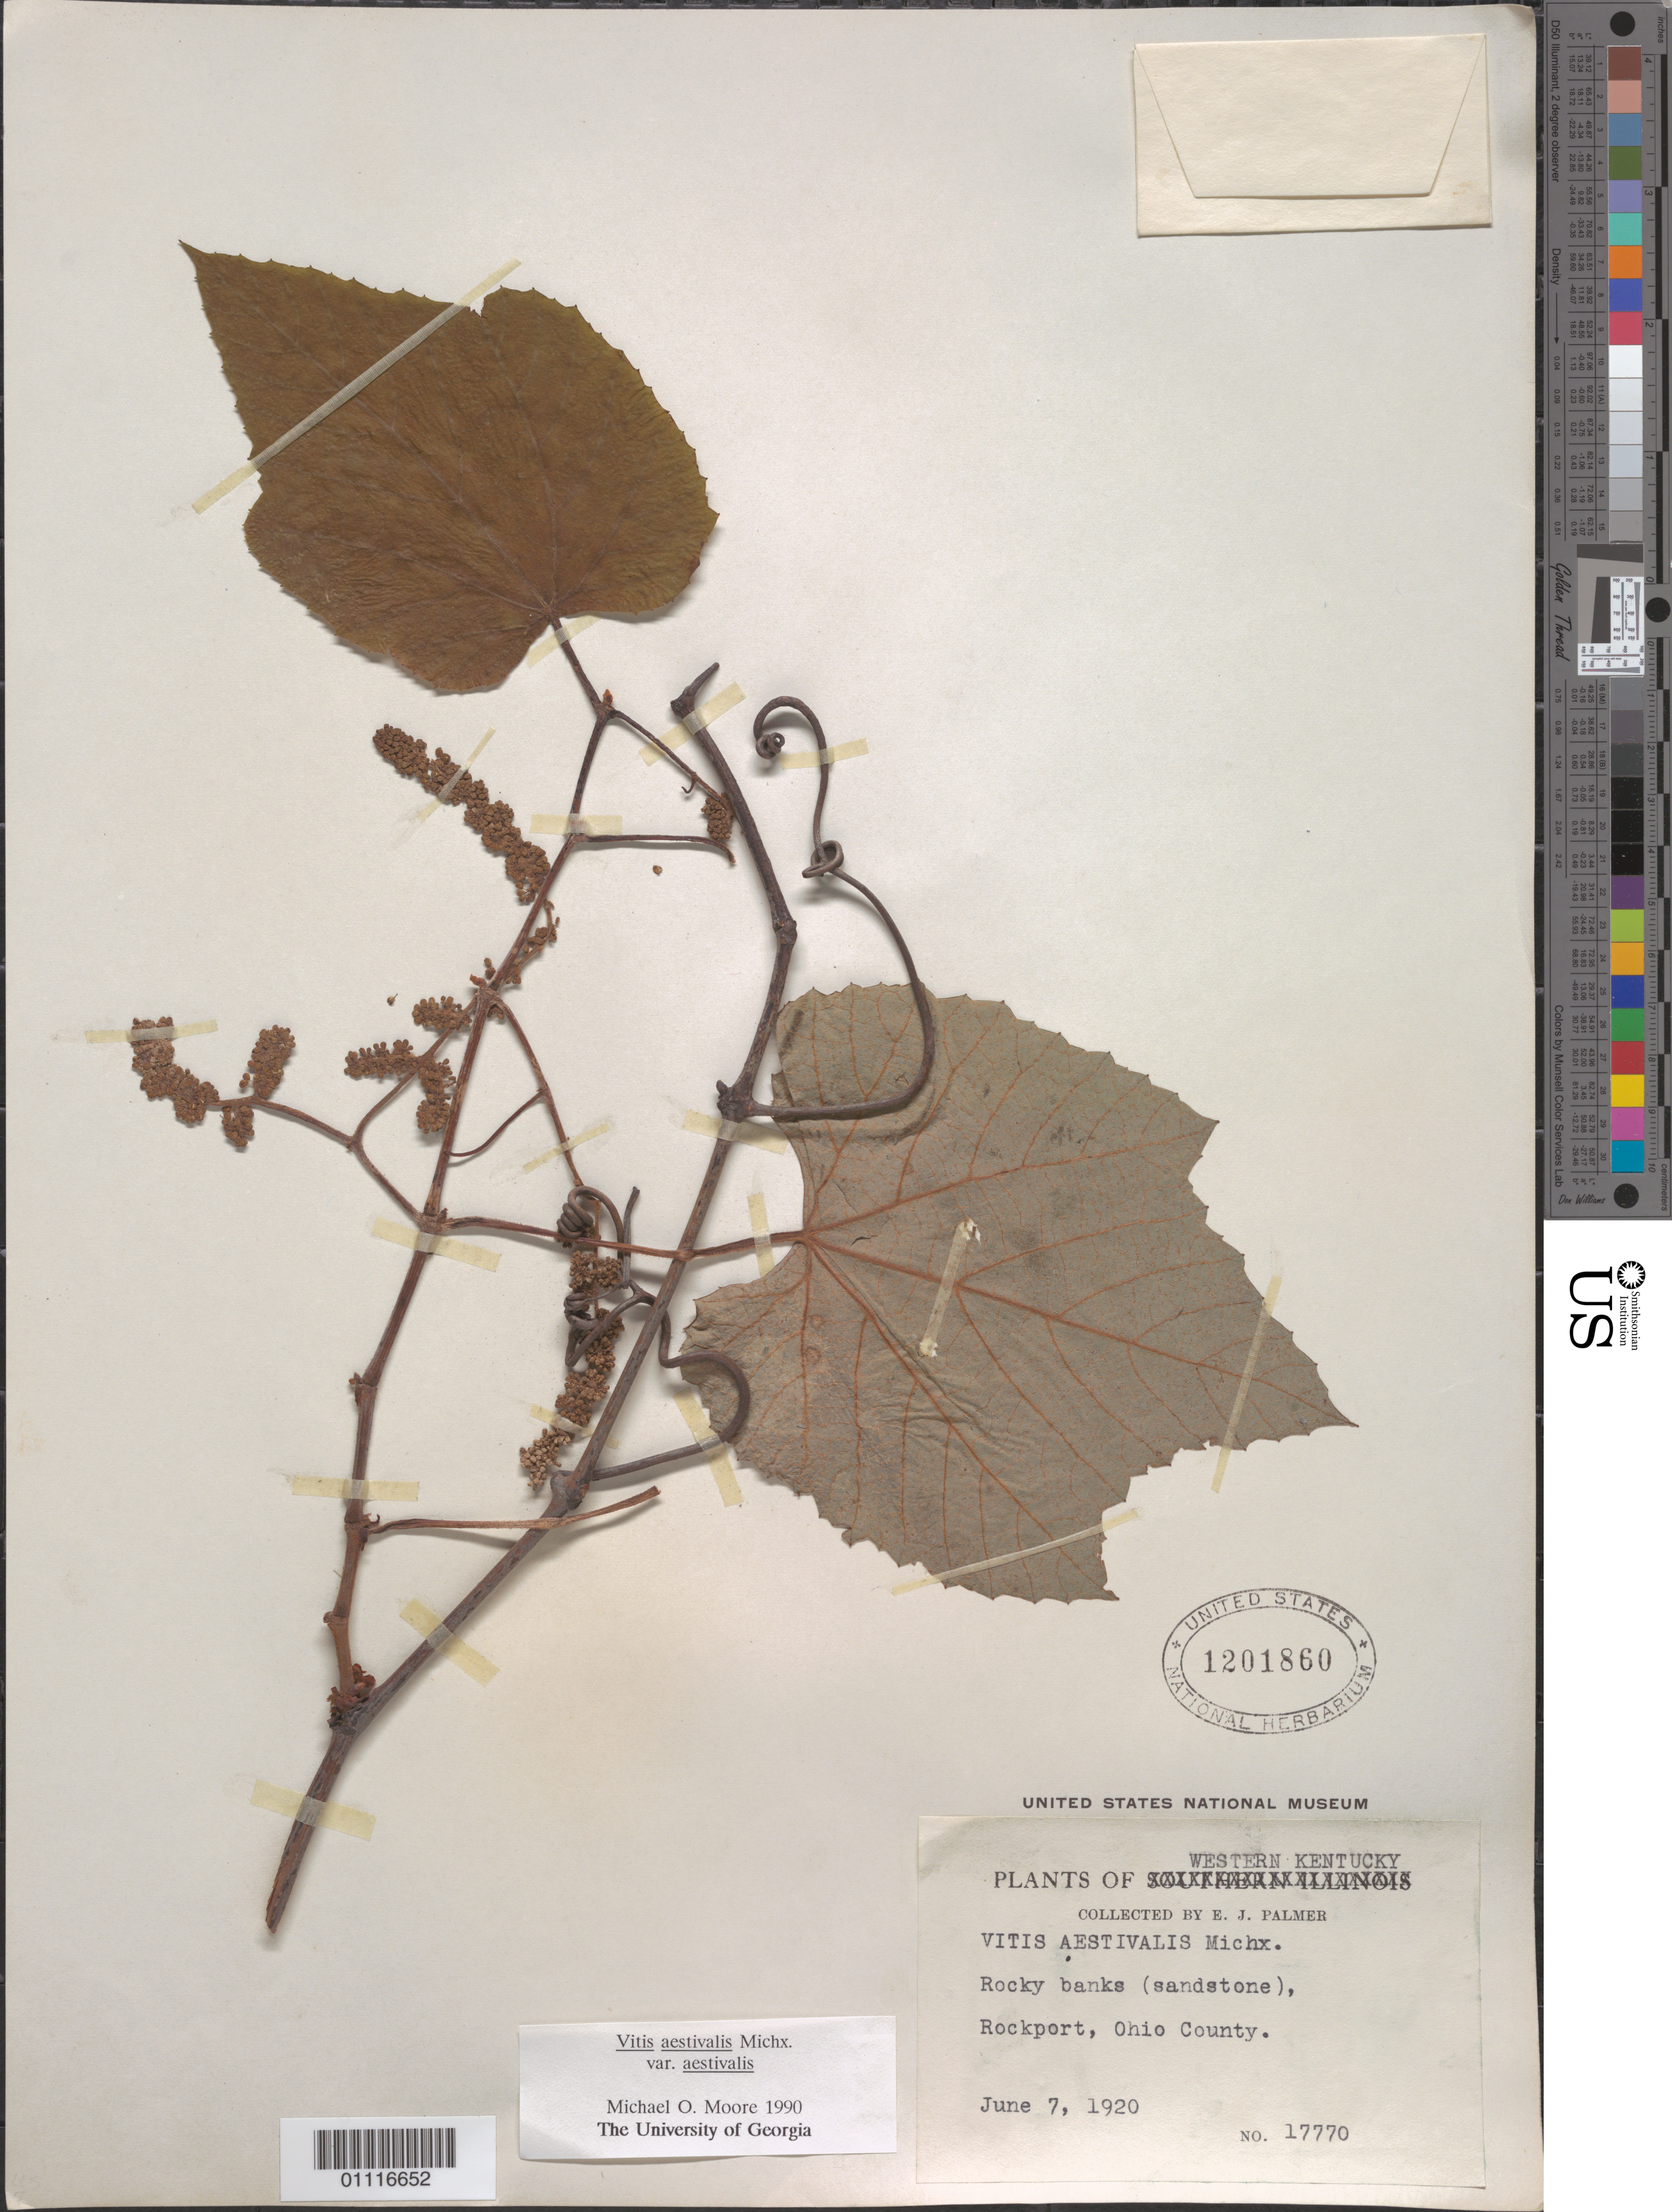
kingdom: Plantae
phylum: Tracheophyta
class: Magnoliopsida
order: Vitales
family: Vitaceae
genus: Vitis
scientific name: Vitis aestivalis var. aestivalis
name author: Michx.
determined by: Moore, M. O.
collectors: J. E. Palmér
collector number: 17770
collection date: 1920-06-07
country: United States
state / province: Kentucky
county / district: Ohio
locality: Rocky banks (sandsone), Rockport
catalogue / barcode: US 1201860